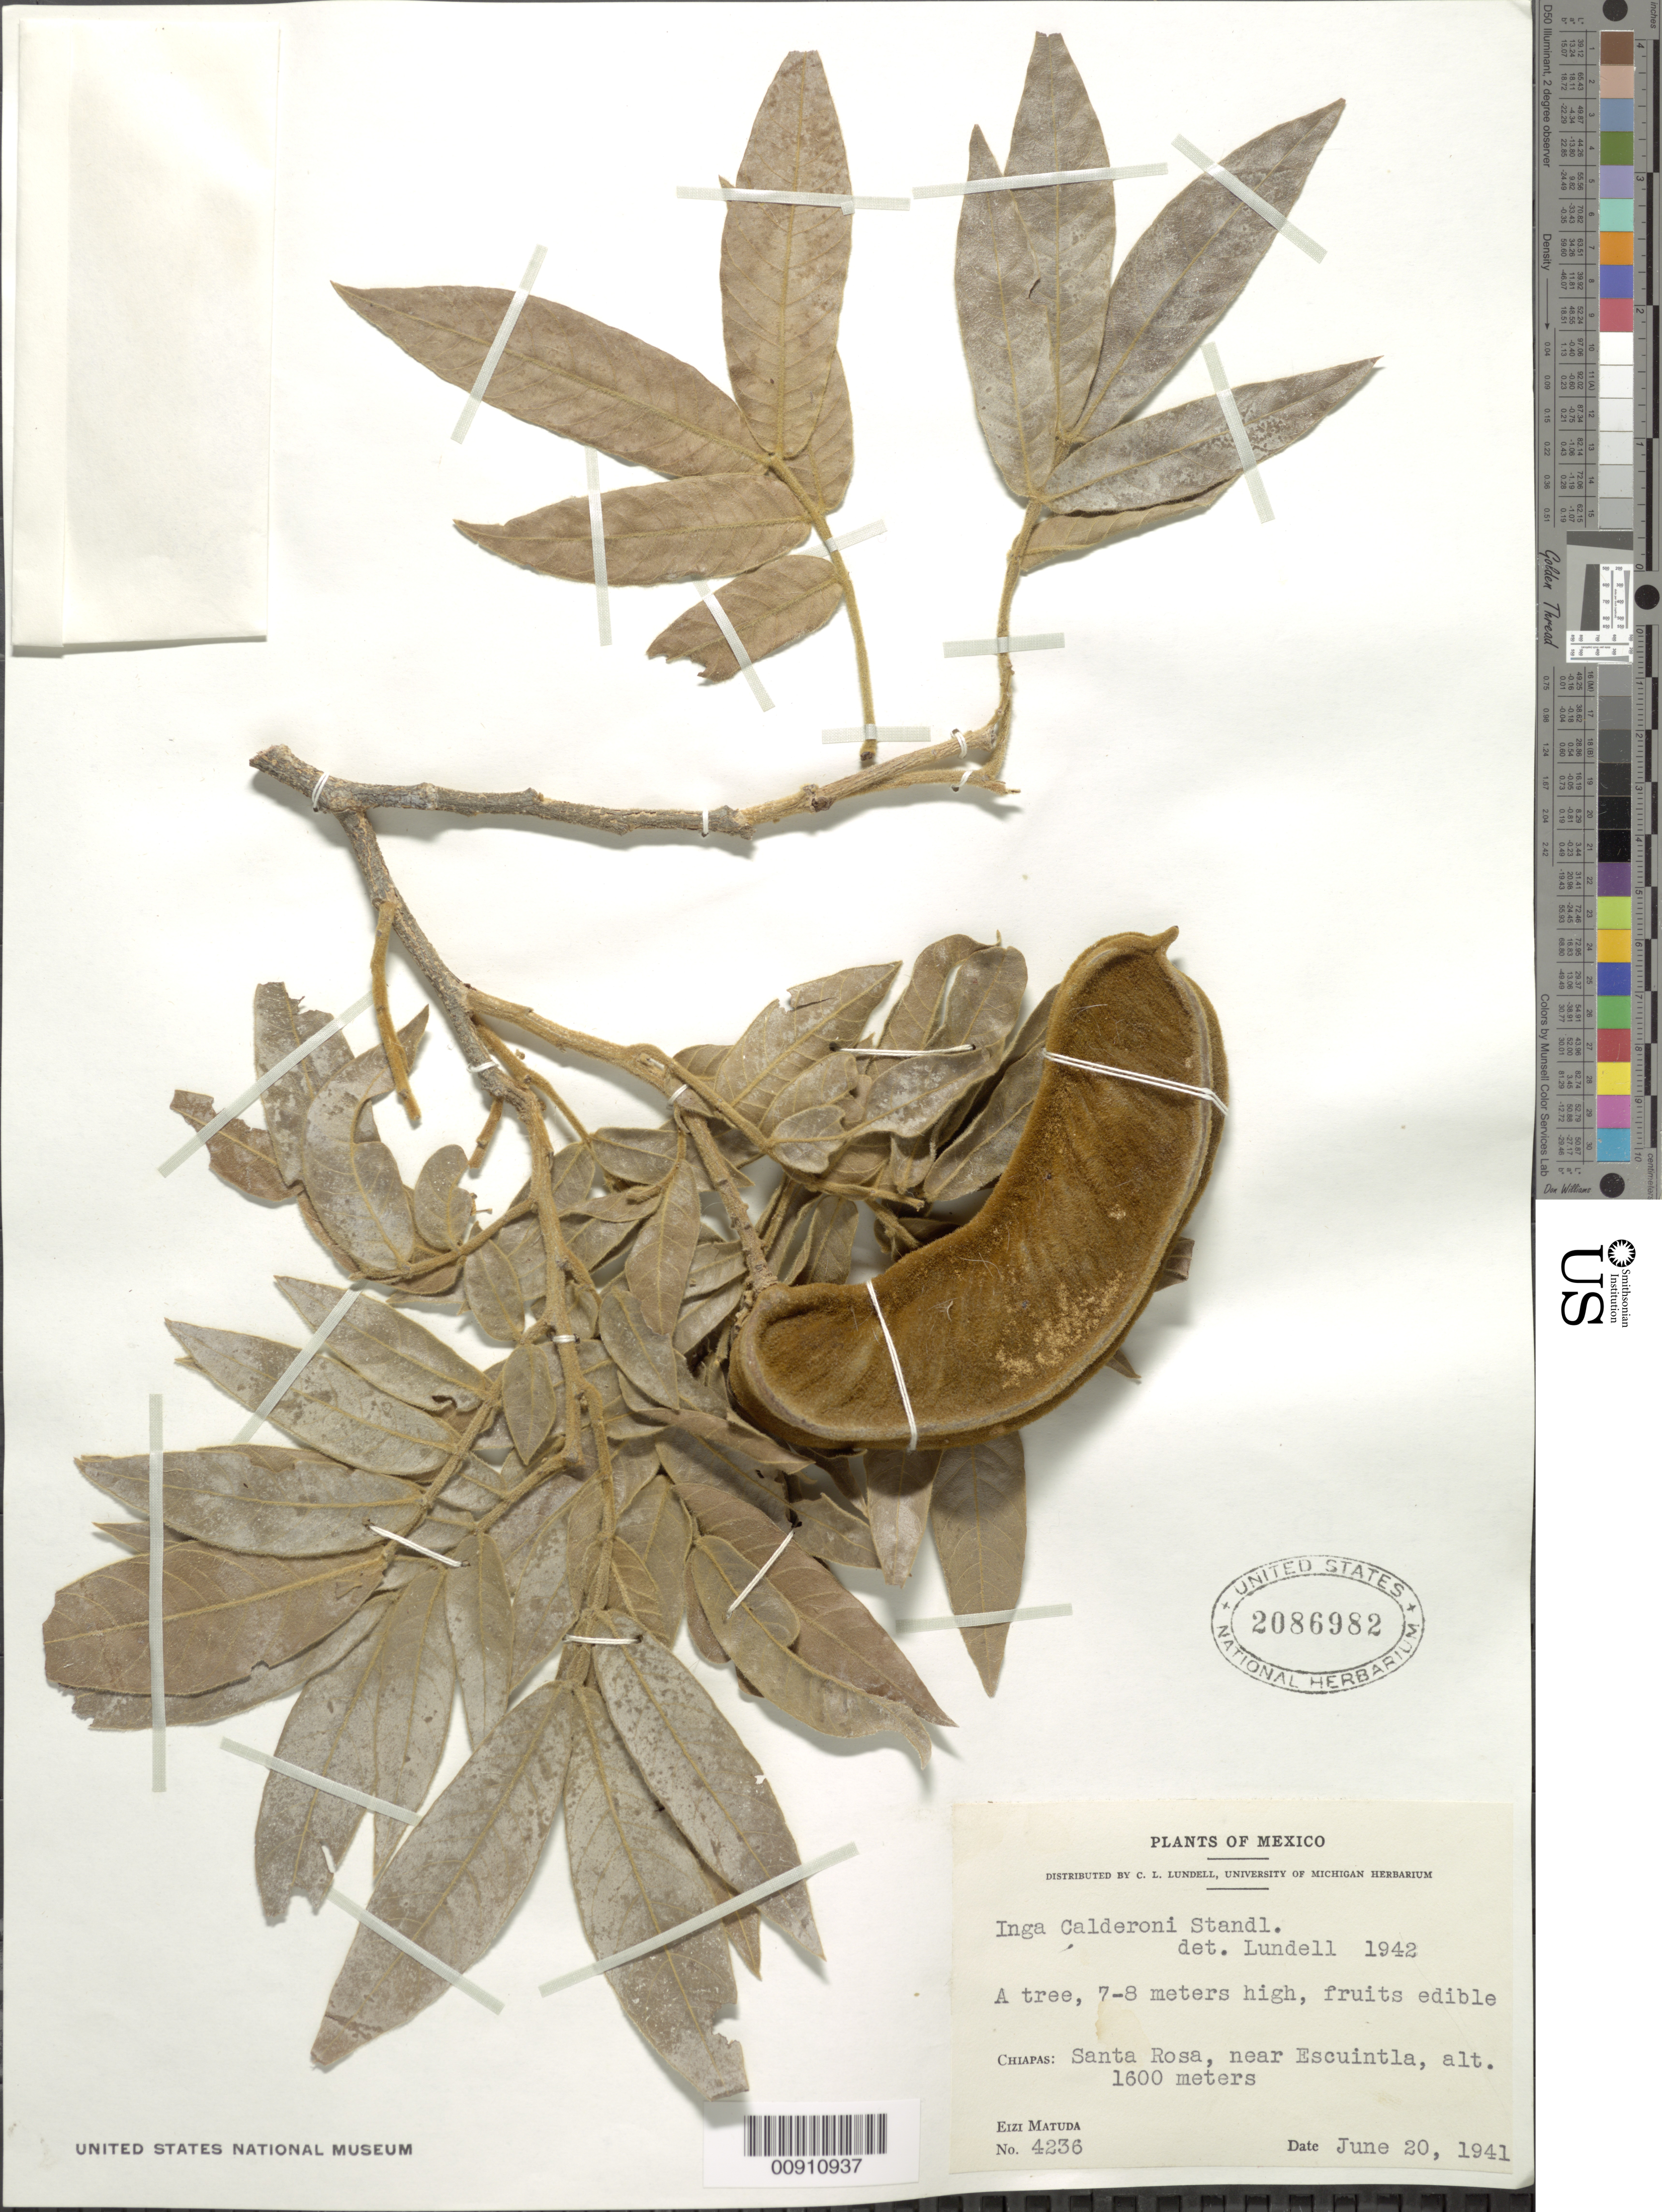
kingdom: Plantae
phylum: Tracheophyta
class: Magnoliopsida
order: Fabales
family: Fabaceae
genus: Inga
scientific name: Inga calderonii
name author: Standl.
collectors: E. Matuda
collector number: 4236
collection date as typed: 20 Jun 1941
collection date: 1941-06-20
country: Mexico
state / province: Chiapas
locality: Chiapas: Santa Rosa, near Escuintla.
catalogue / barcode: US 2086982